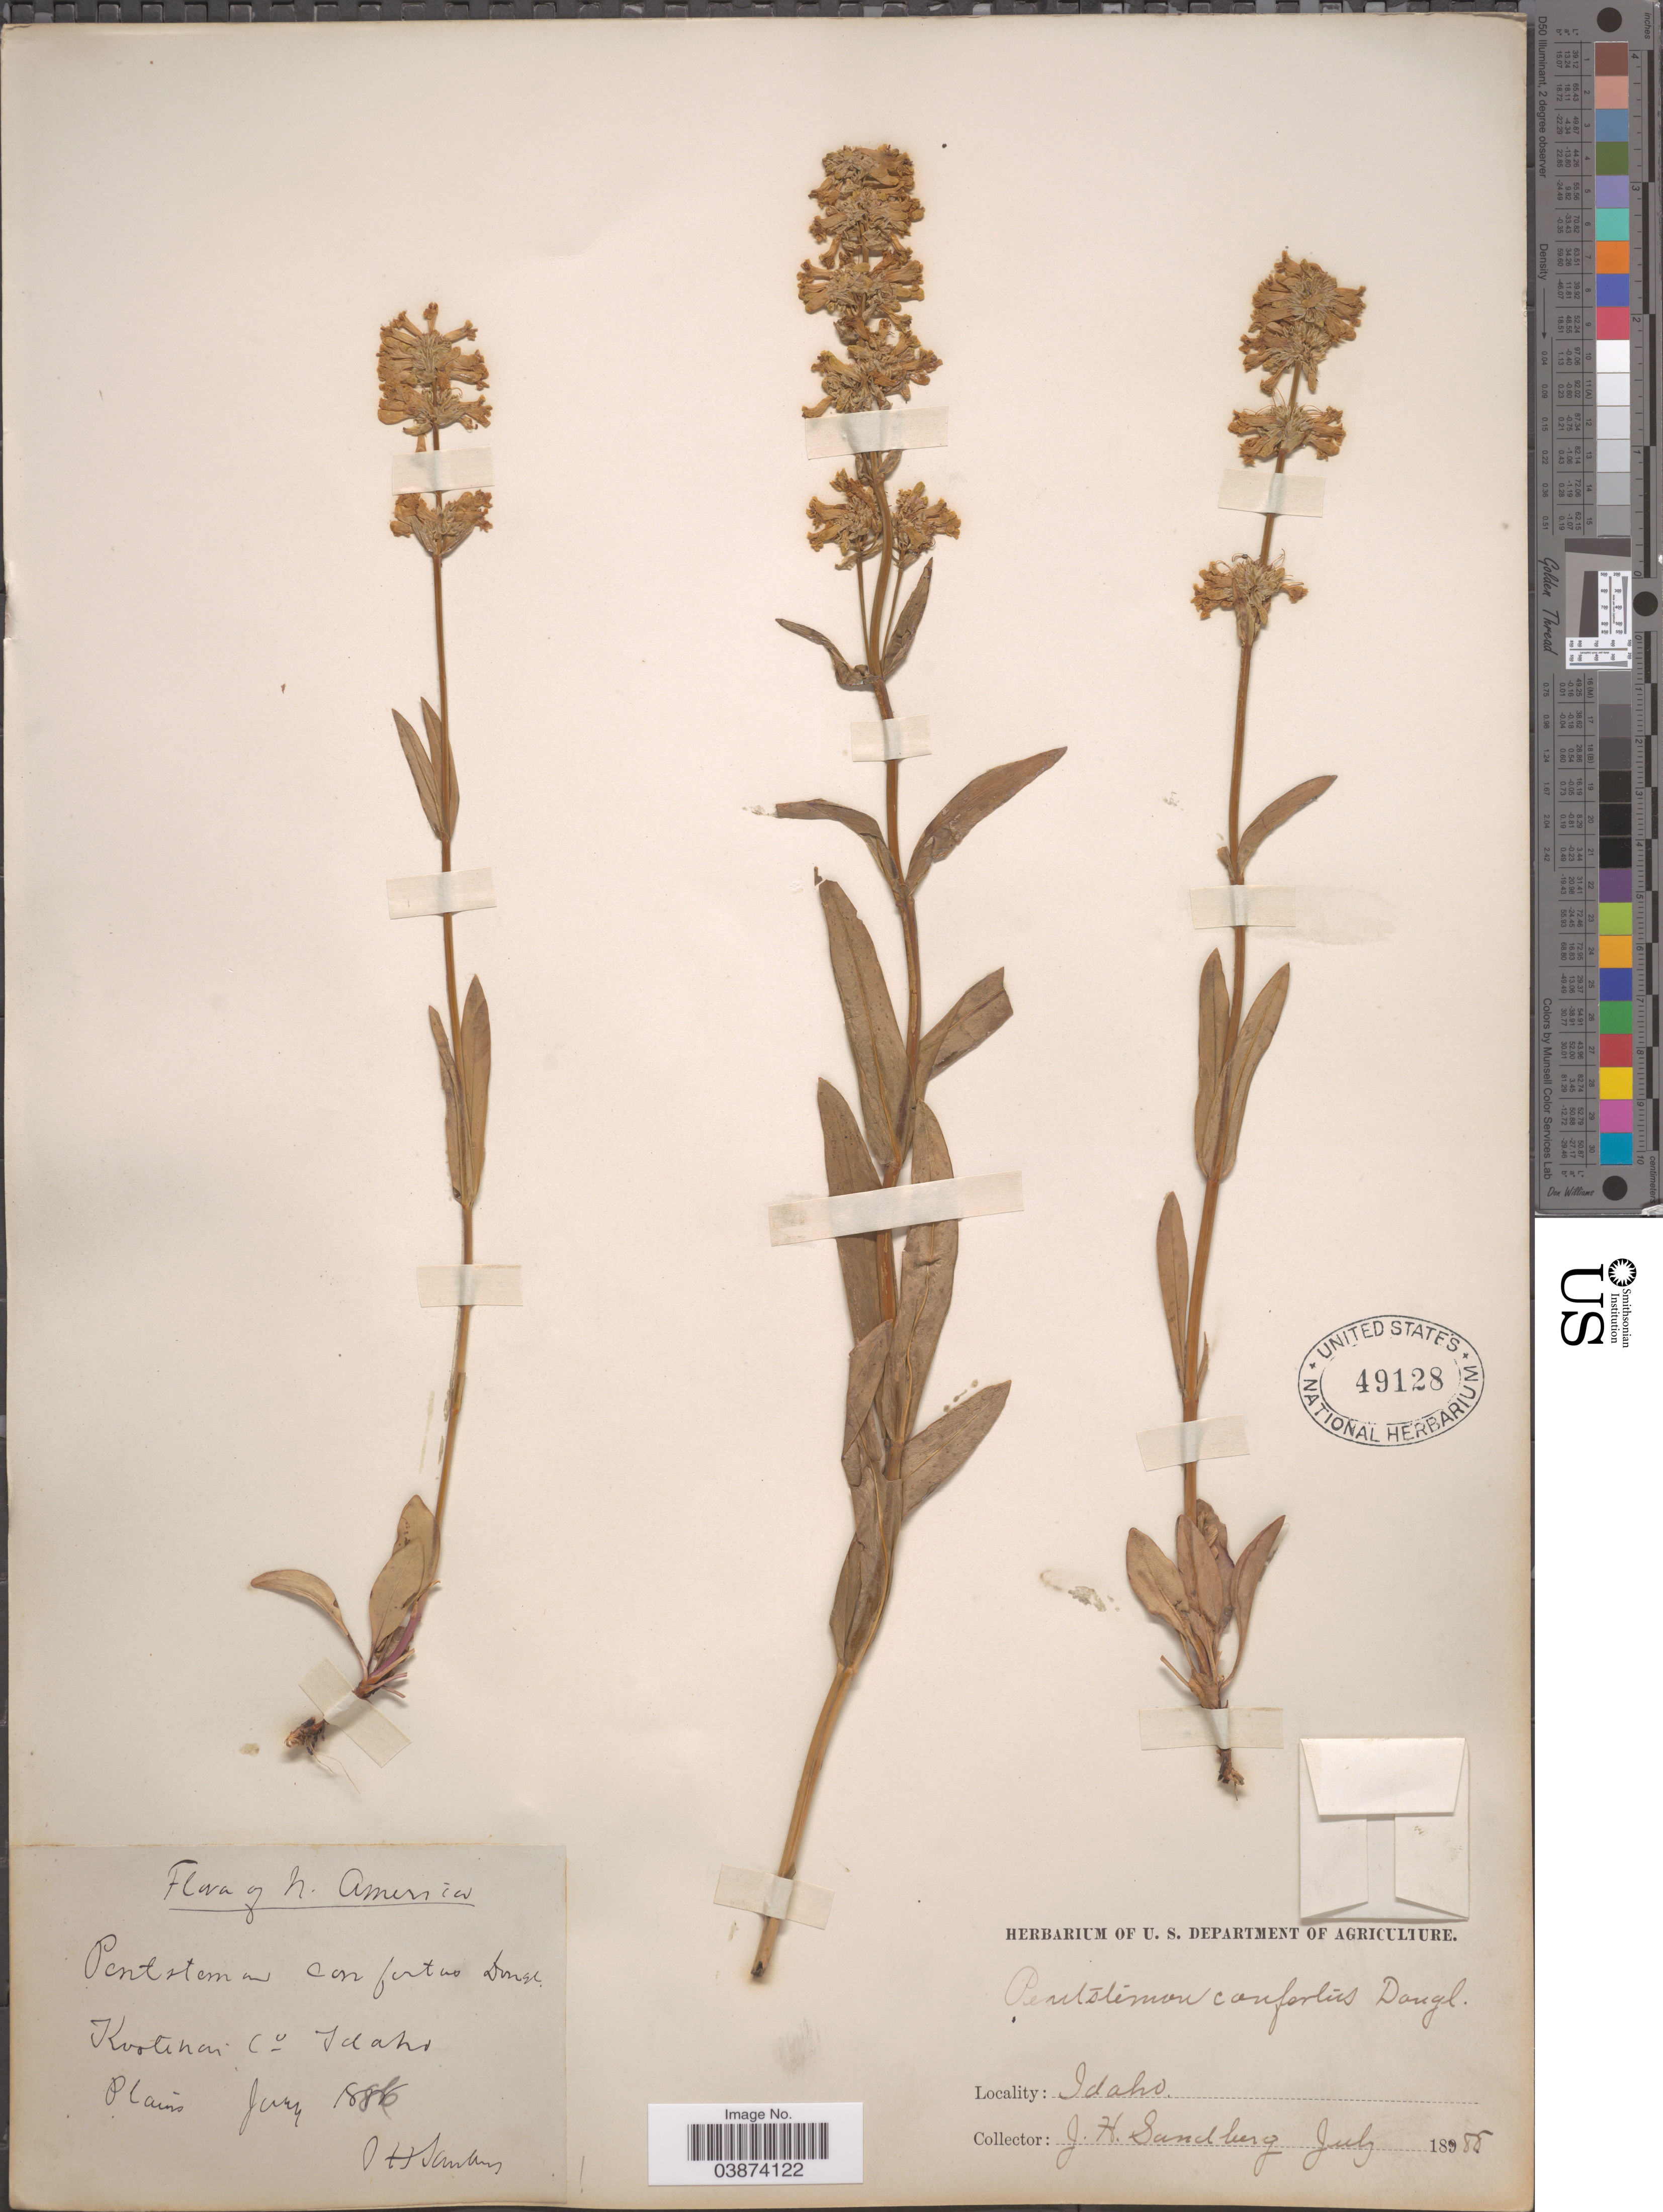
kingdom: Plantae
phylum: Tracheophyta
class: Magnoliopsida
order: Lamiales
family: Plantaginaceae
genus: Penstemon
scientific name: Penstemon confertus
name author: Douglas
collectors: J. H. Sandberg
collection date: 1888-07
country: United States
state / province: Idaho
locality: Kootenai Co.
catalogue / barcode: US 49128